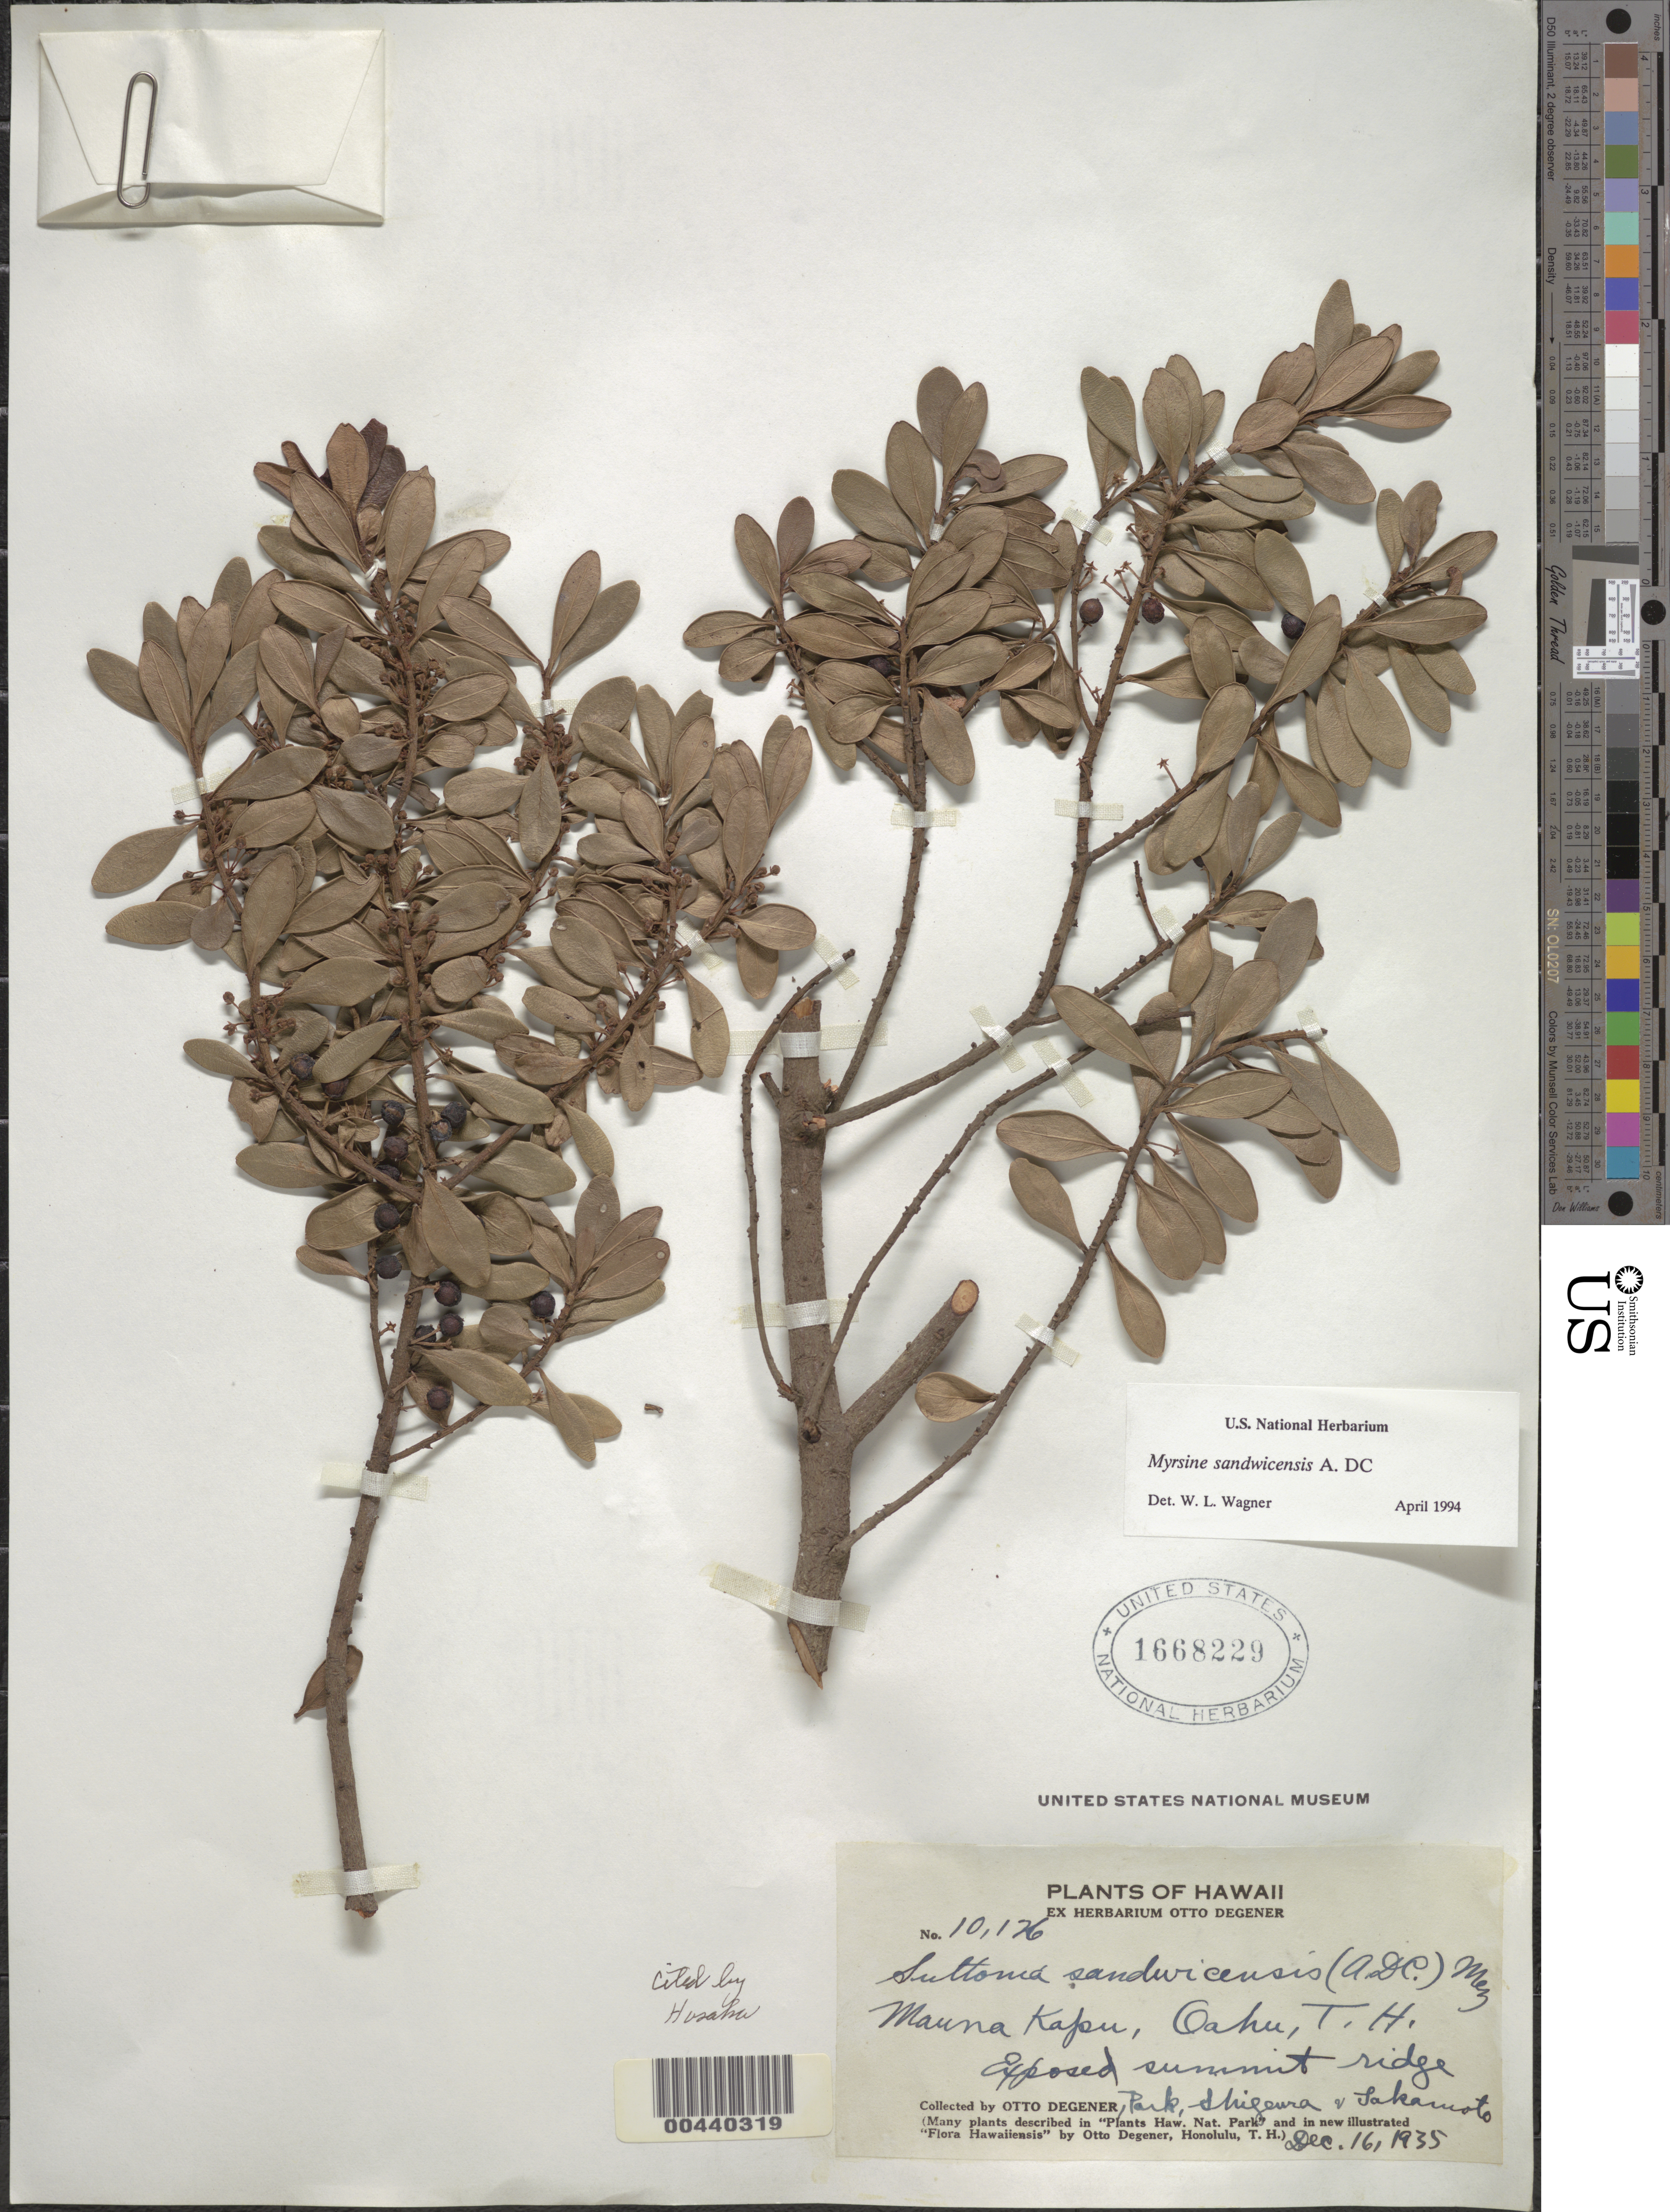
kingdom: Plantae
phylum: Tracheophyta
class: Magnoliopsida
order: Ericales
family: Primulaceae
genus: Myrsine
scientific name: Myrsine sandwicensis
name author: A. DC.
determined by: Wagner, W. L., (BOT), Smithsonian Institution - National Museum of Natural History (UNITED STATES)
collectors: O. Degener, Park, Shigeura & -. Takamoto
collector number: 10176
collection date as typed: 16 Dec 1935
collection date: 1935-12-16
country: United States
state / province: Hawaii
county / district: Honolulu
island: Oahu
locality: Mauna Kapu, summit ridge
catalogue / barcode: US 1668229